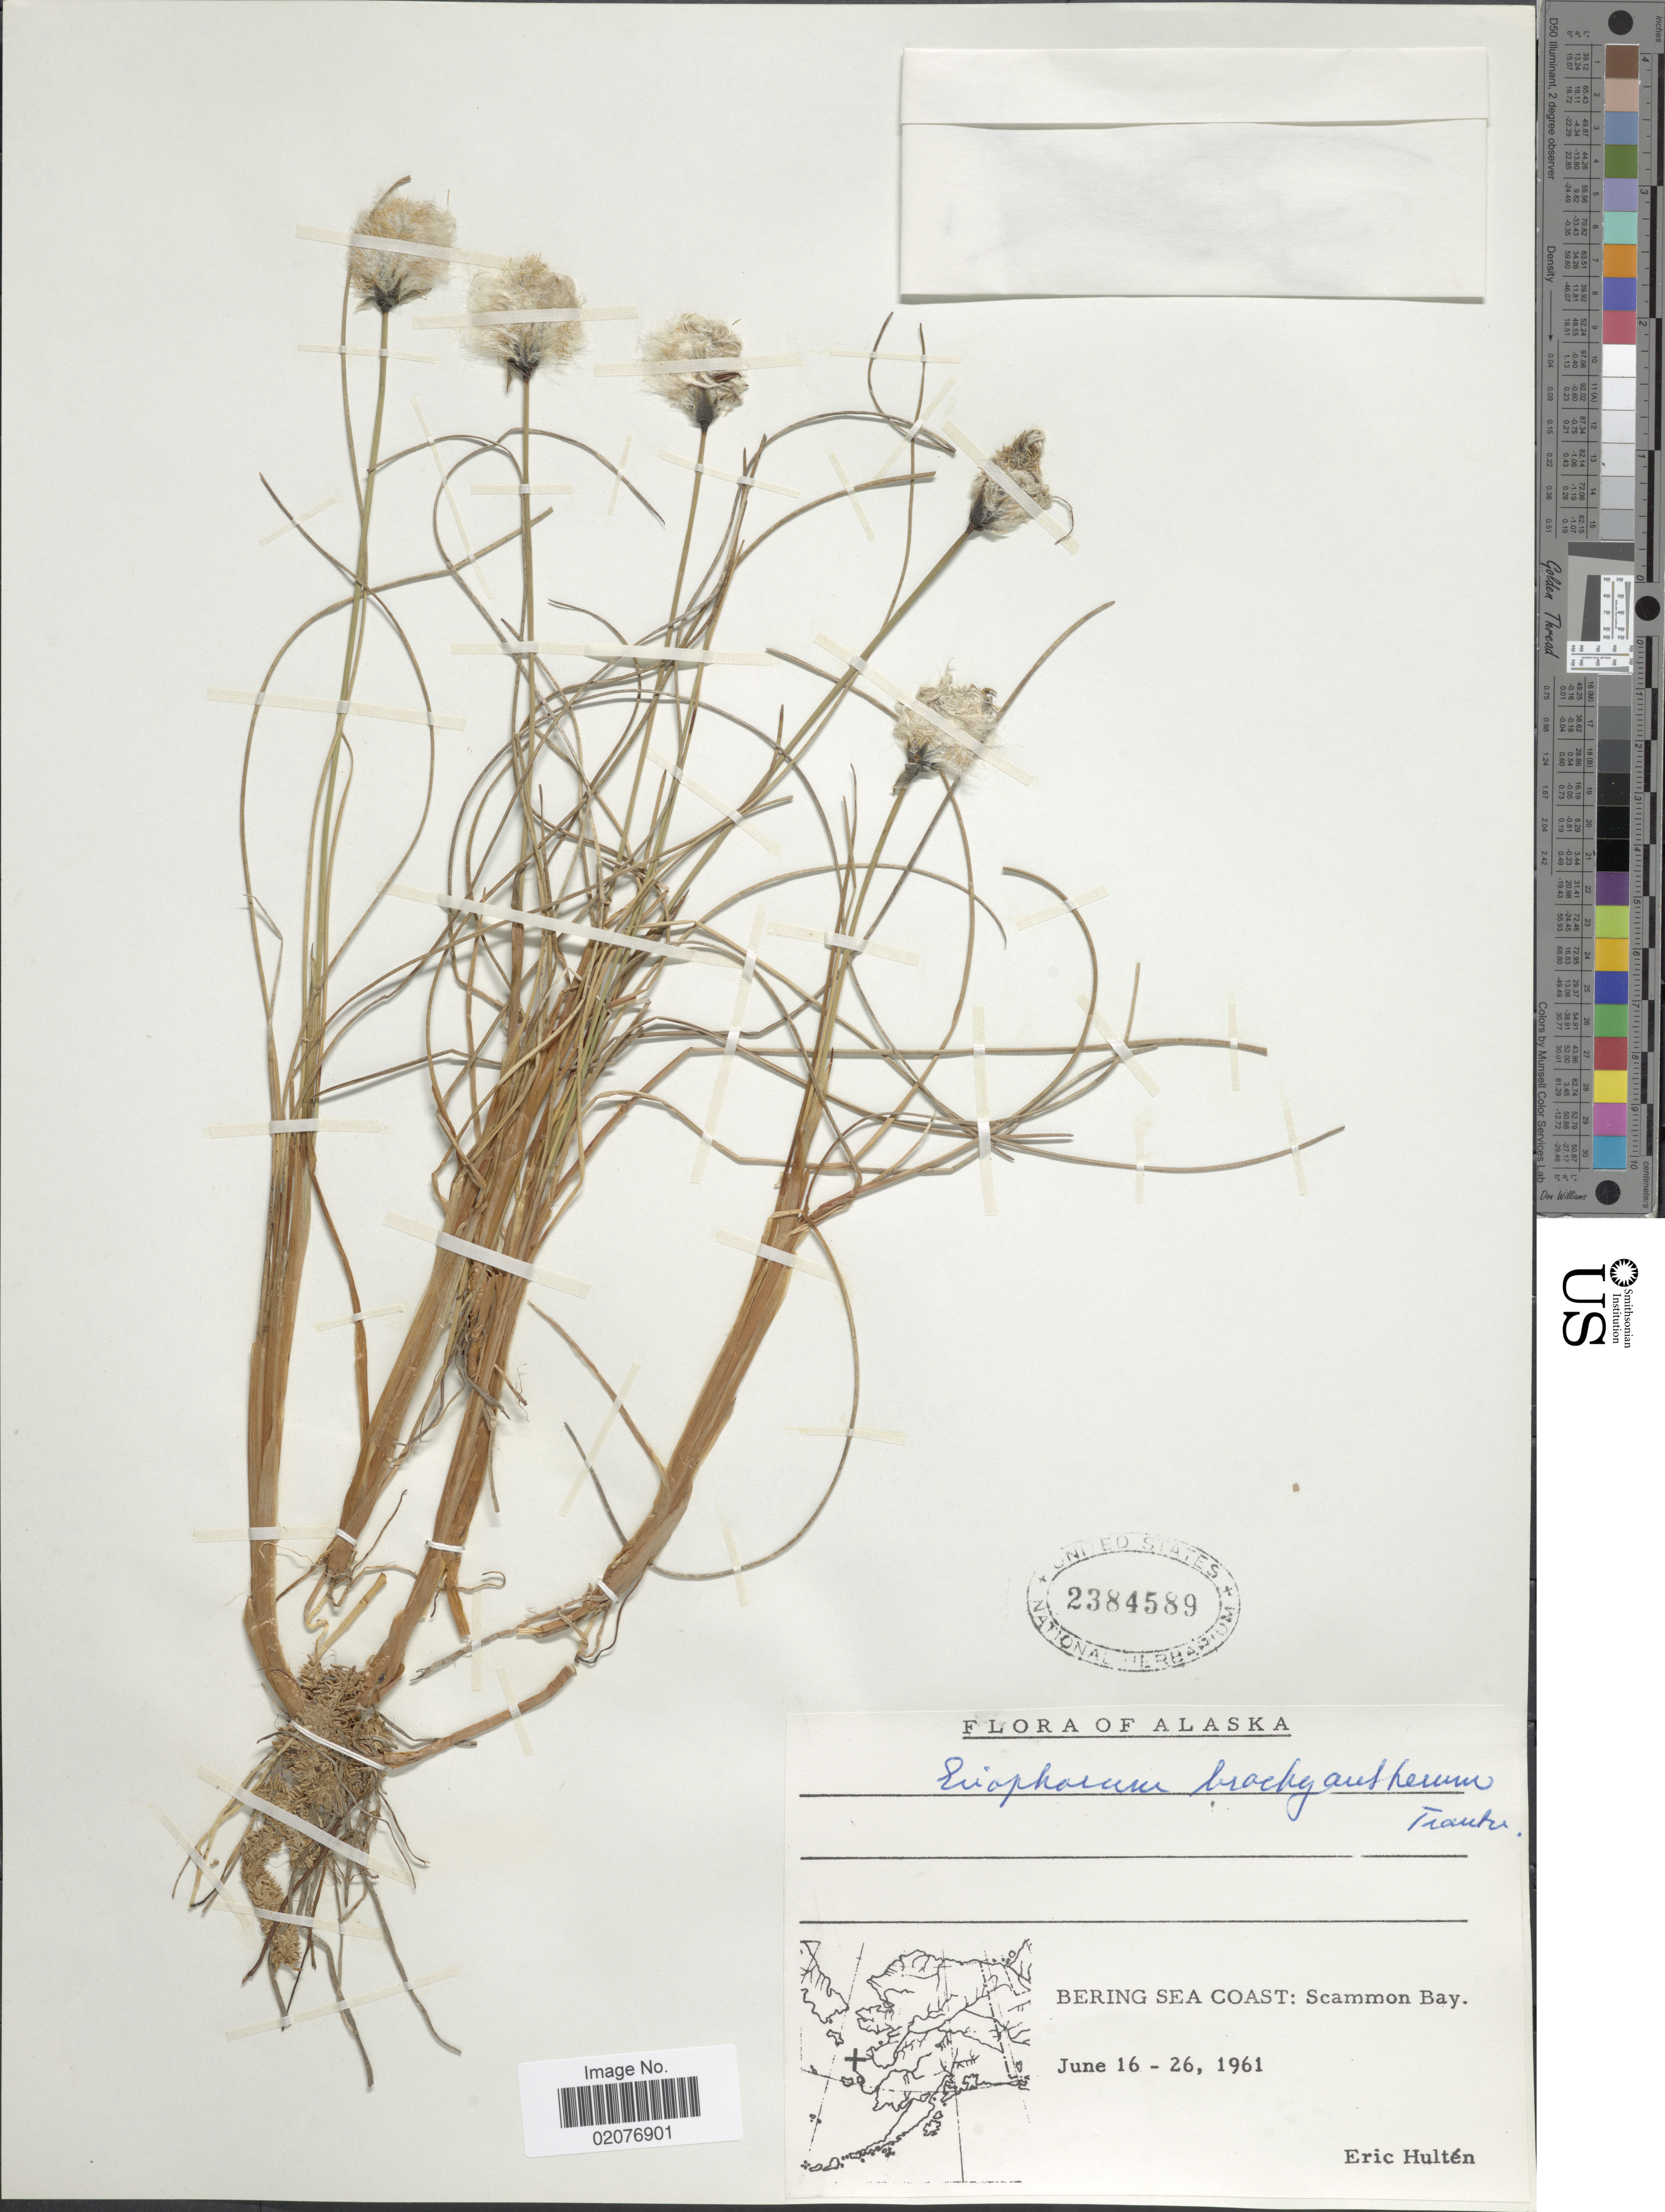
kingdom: Plantae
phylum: Tracheophyta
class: Liliopsida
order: Poales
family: Cyperaceae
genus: Eriophorum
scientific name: Eriophorum brachyantherum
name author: Trautv. & C.A. Mey.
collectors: E. G. Hultén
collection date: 1961-06-16/1961-06-26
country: United States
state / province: Alaska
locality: Bering Sea Coast: Scammon Bay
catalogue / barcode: US 2384589